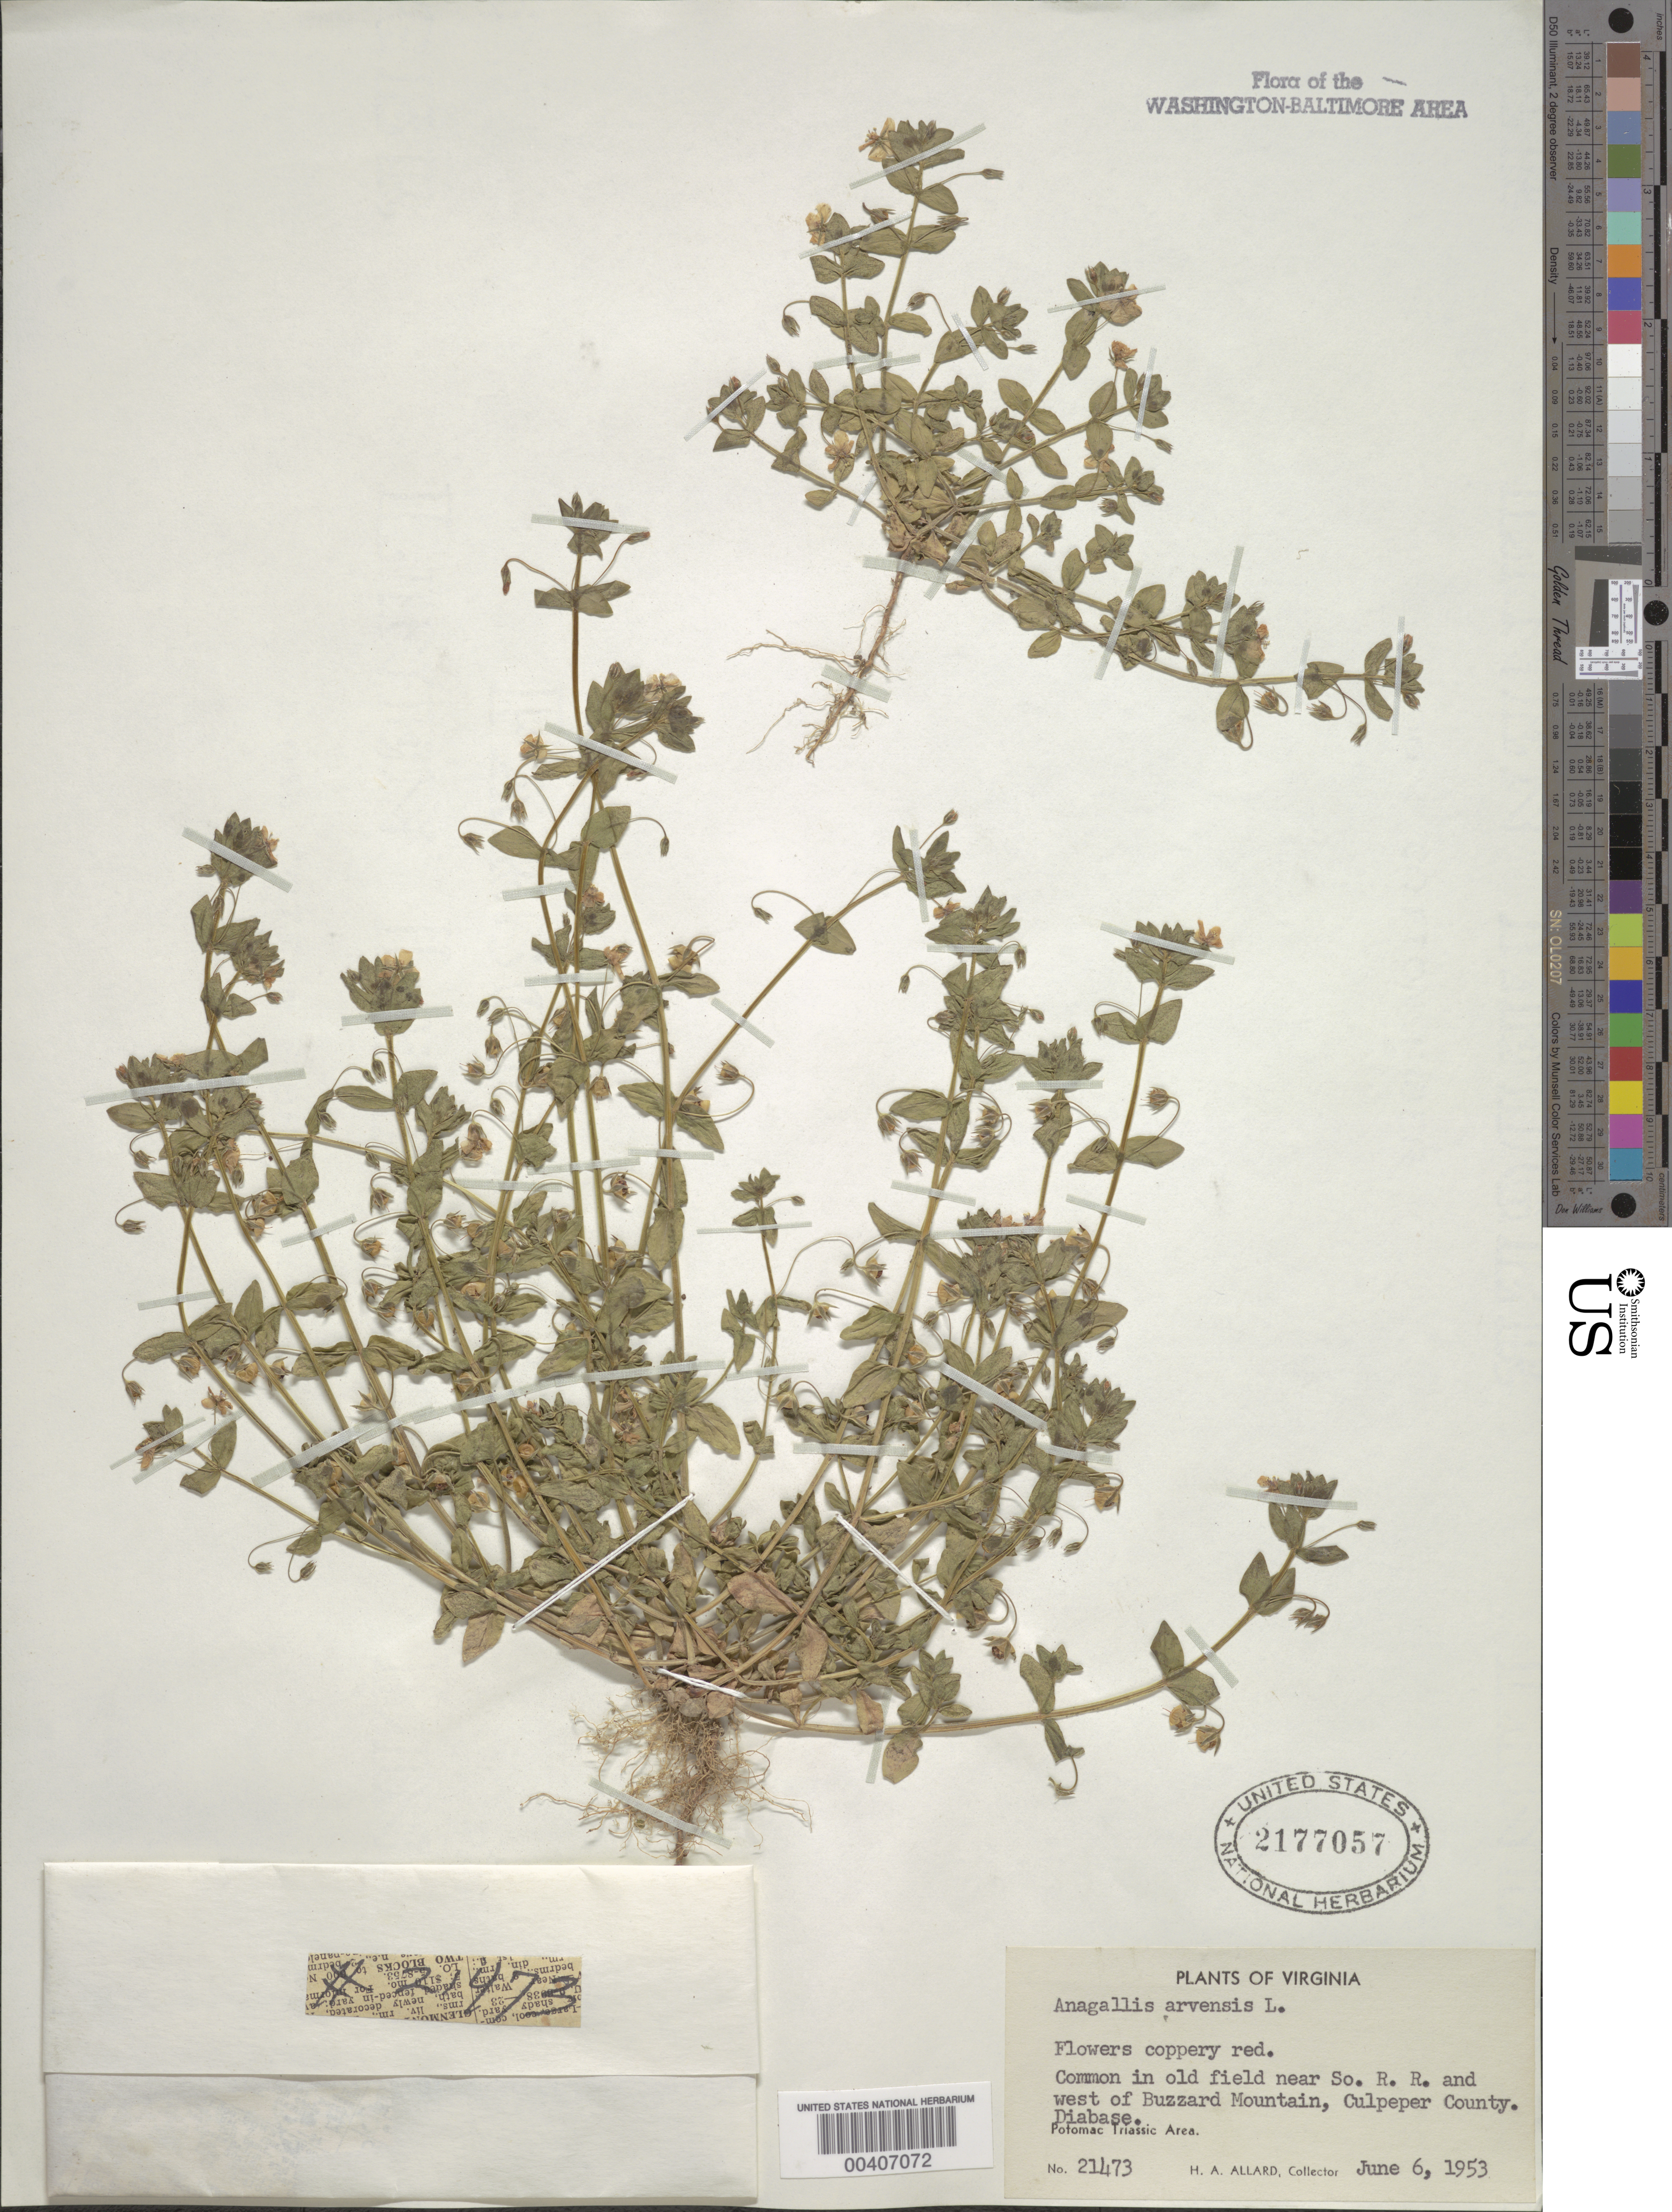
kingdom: Plantae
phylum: Tracheophyta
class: Magnoliopsida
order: Ericales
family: Primulaceae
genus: Anagallis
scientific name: Anagallis arvensis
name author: L.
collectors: H. A. Allard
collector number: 212473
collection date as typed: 06 Jun 1953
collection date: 1953-06-06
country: United States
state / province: Virginia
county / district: Culpeper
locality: Near Southern railroad and west of Buzzard Mountain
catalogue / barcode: US 2177057